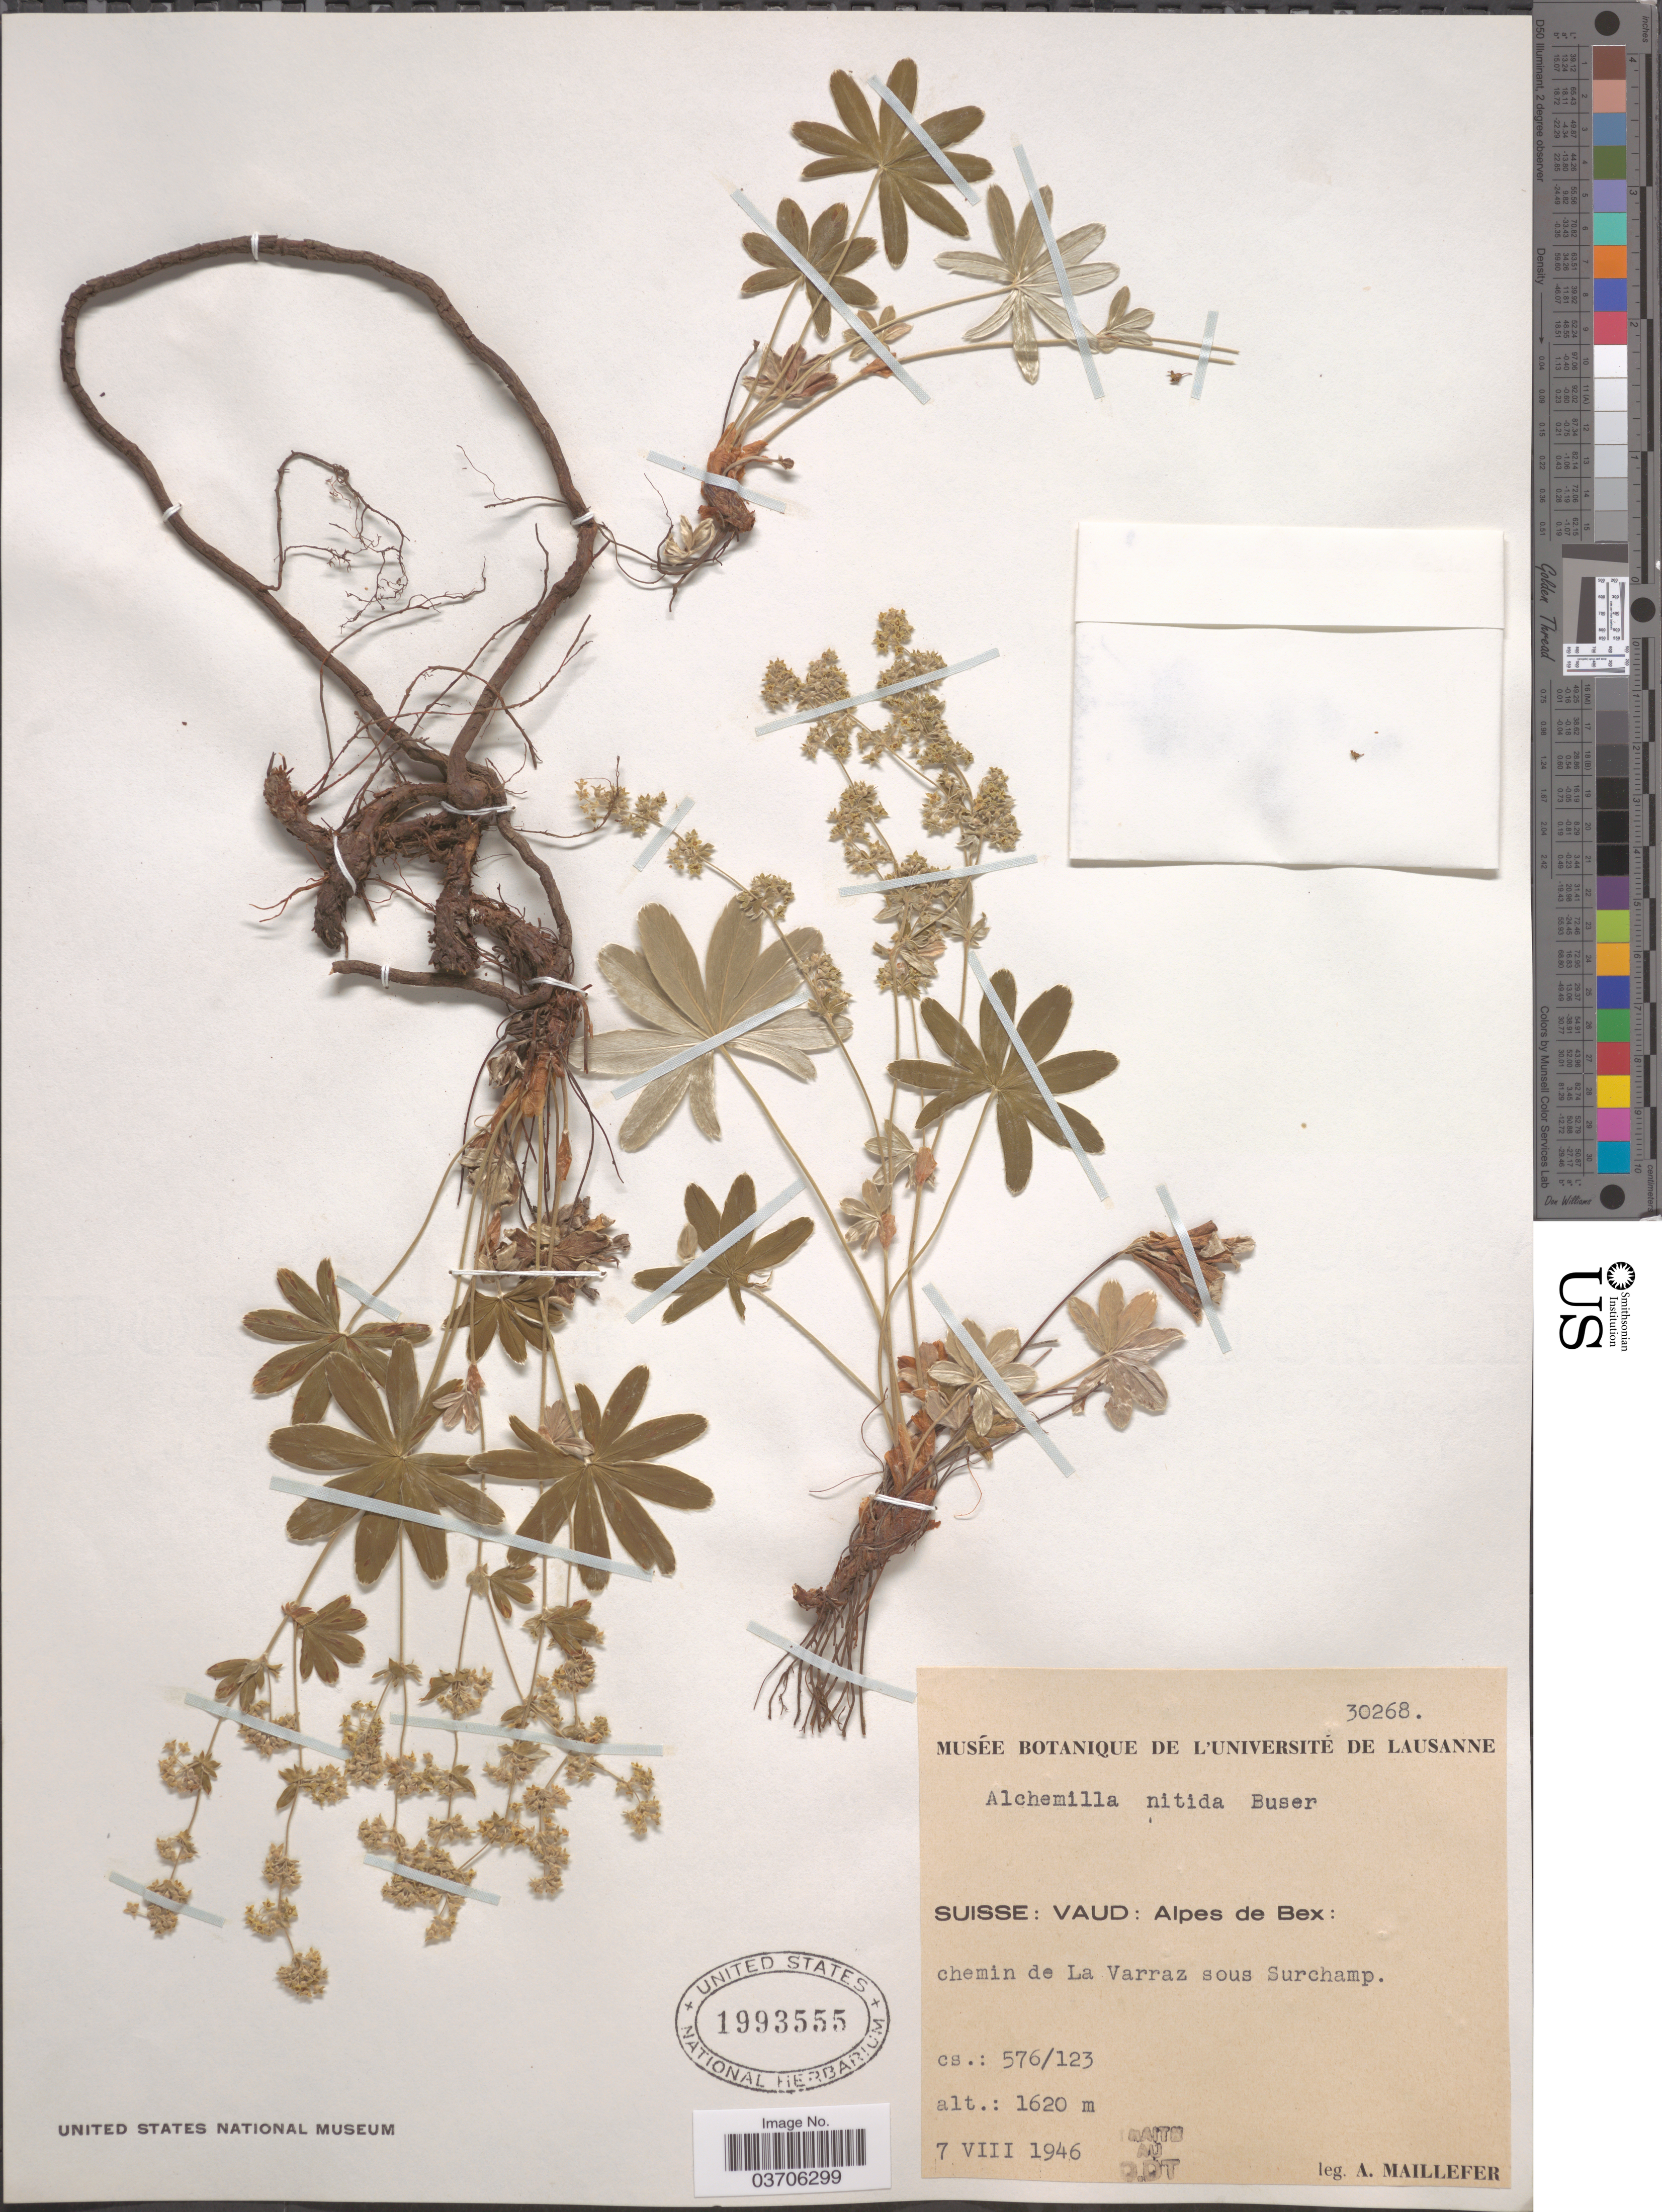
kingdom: Plantae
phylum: Tracheophyta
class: Magnoliopsida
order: Rosales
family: Rosaceae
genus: Alchemilla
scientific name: Alchemilla nitida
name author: Buser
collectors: A. Maillefer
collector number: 30268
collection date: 1946-08-07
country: Switzerland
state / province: Vaud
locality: Suisse: Alpes de Bex: chemin de La Varraz sous Surchamp.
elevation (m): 1620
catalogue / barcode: US 1993555